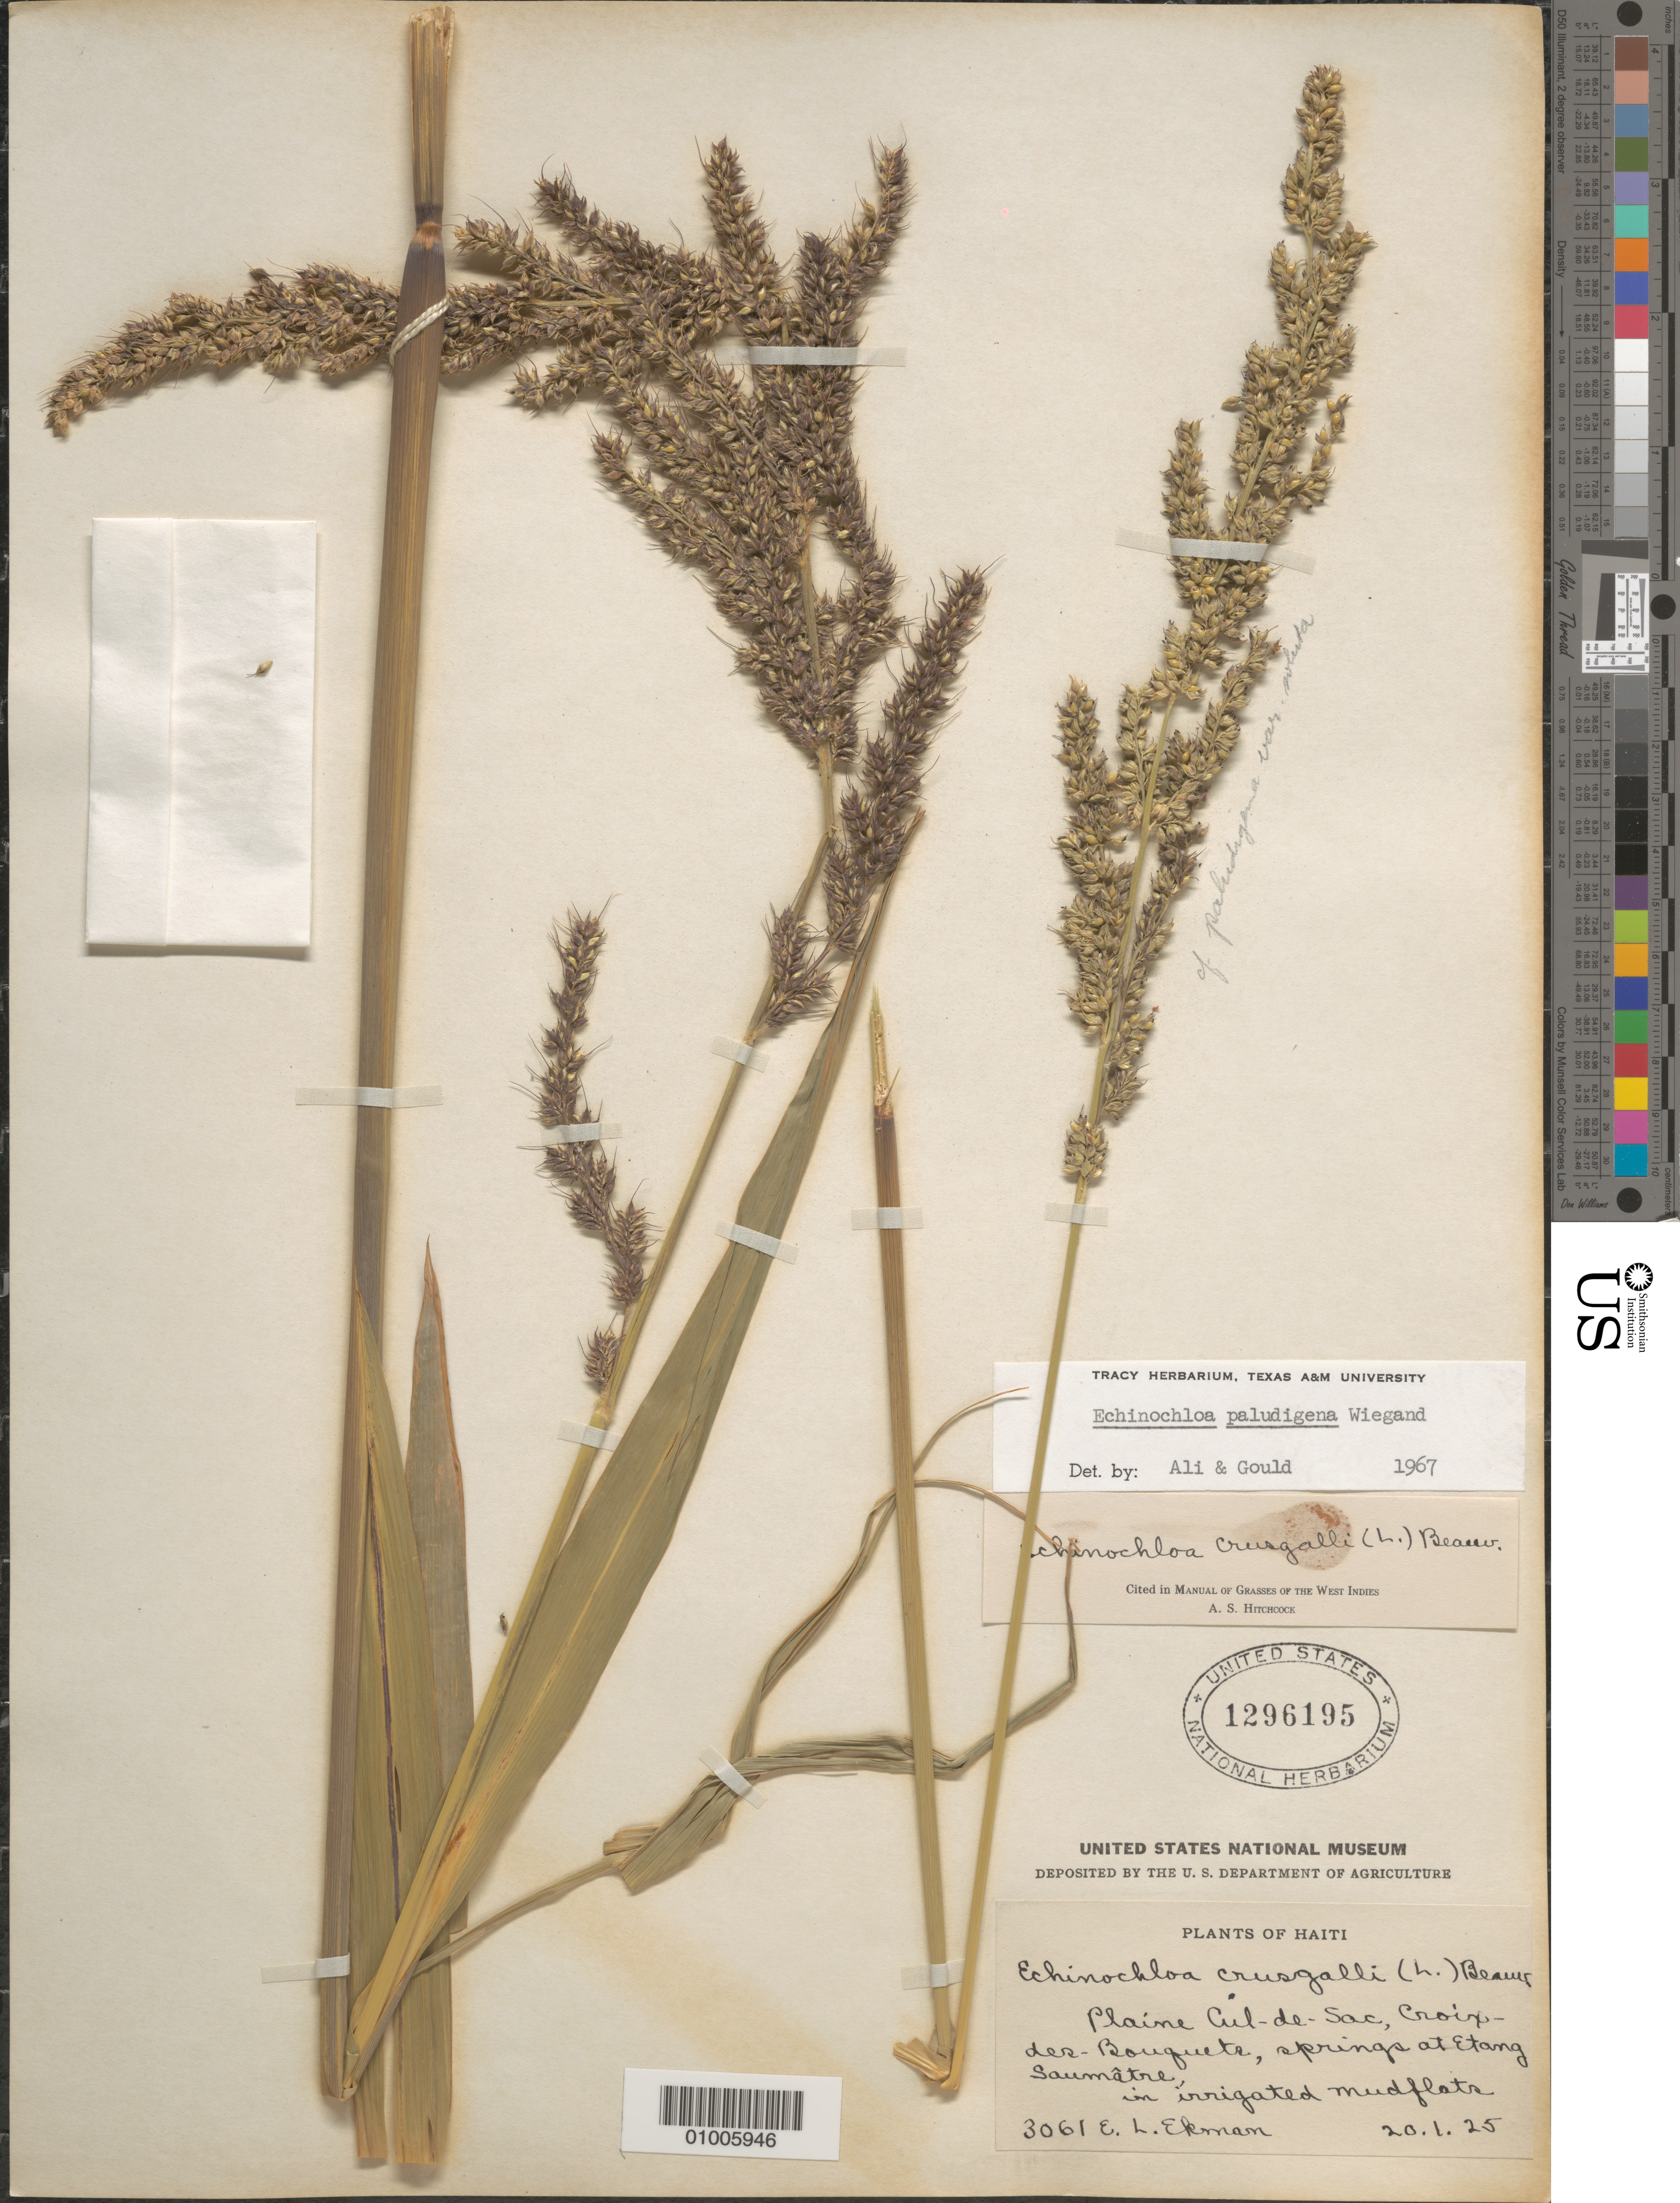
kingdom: Plantae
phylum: Tracheophyta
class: Liliopsida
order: Poales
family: Poaceae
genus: Echinochloa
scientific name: Echinochloa crus-galli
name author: (L.) P. Beauv.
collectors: E. L. Ekman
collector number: H 3061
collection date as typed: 20 Jan 1925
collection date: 1925-01-20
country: Haiti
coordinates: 0 N, 0 E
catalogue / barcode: US 1296195